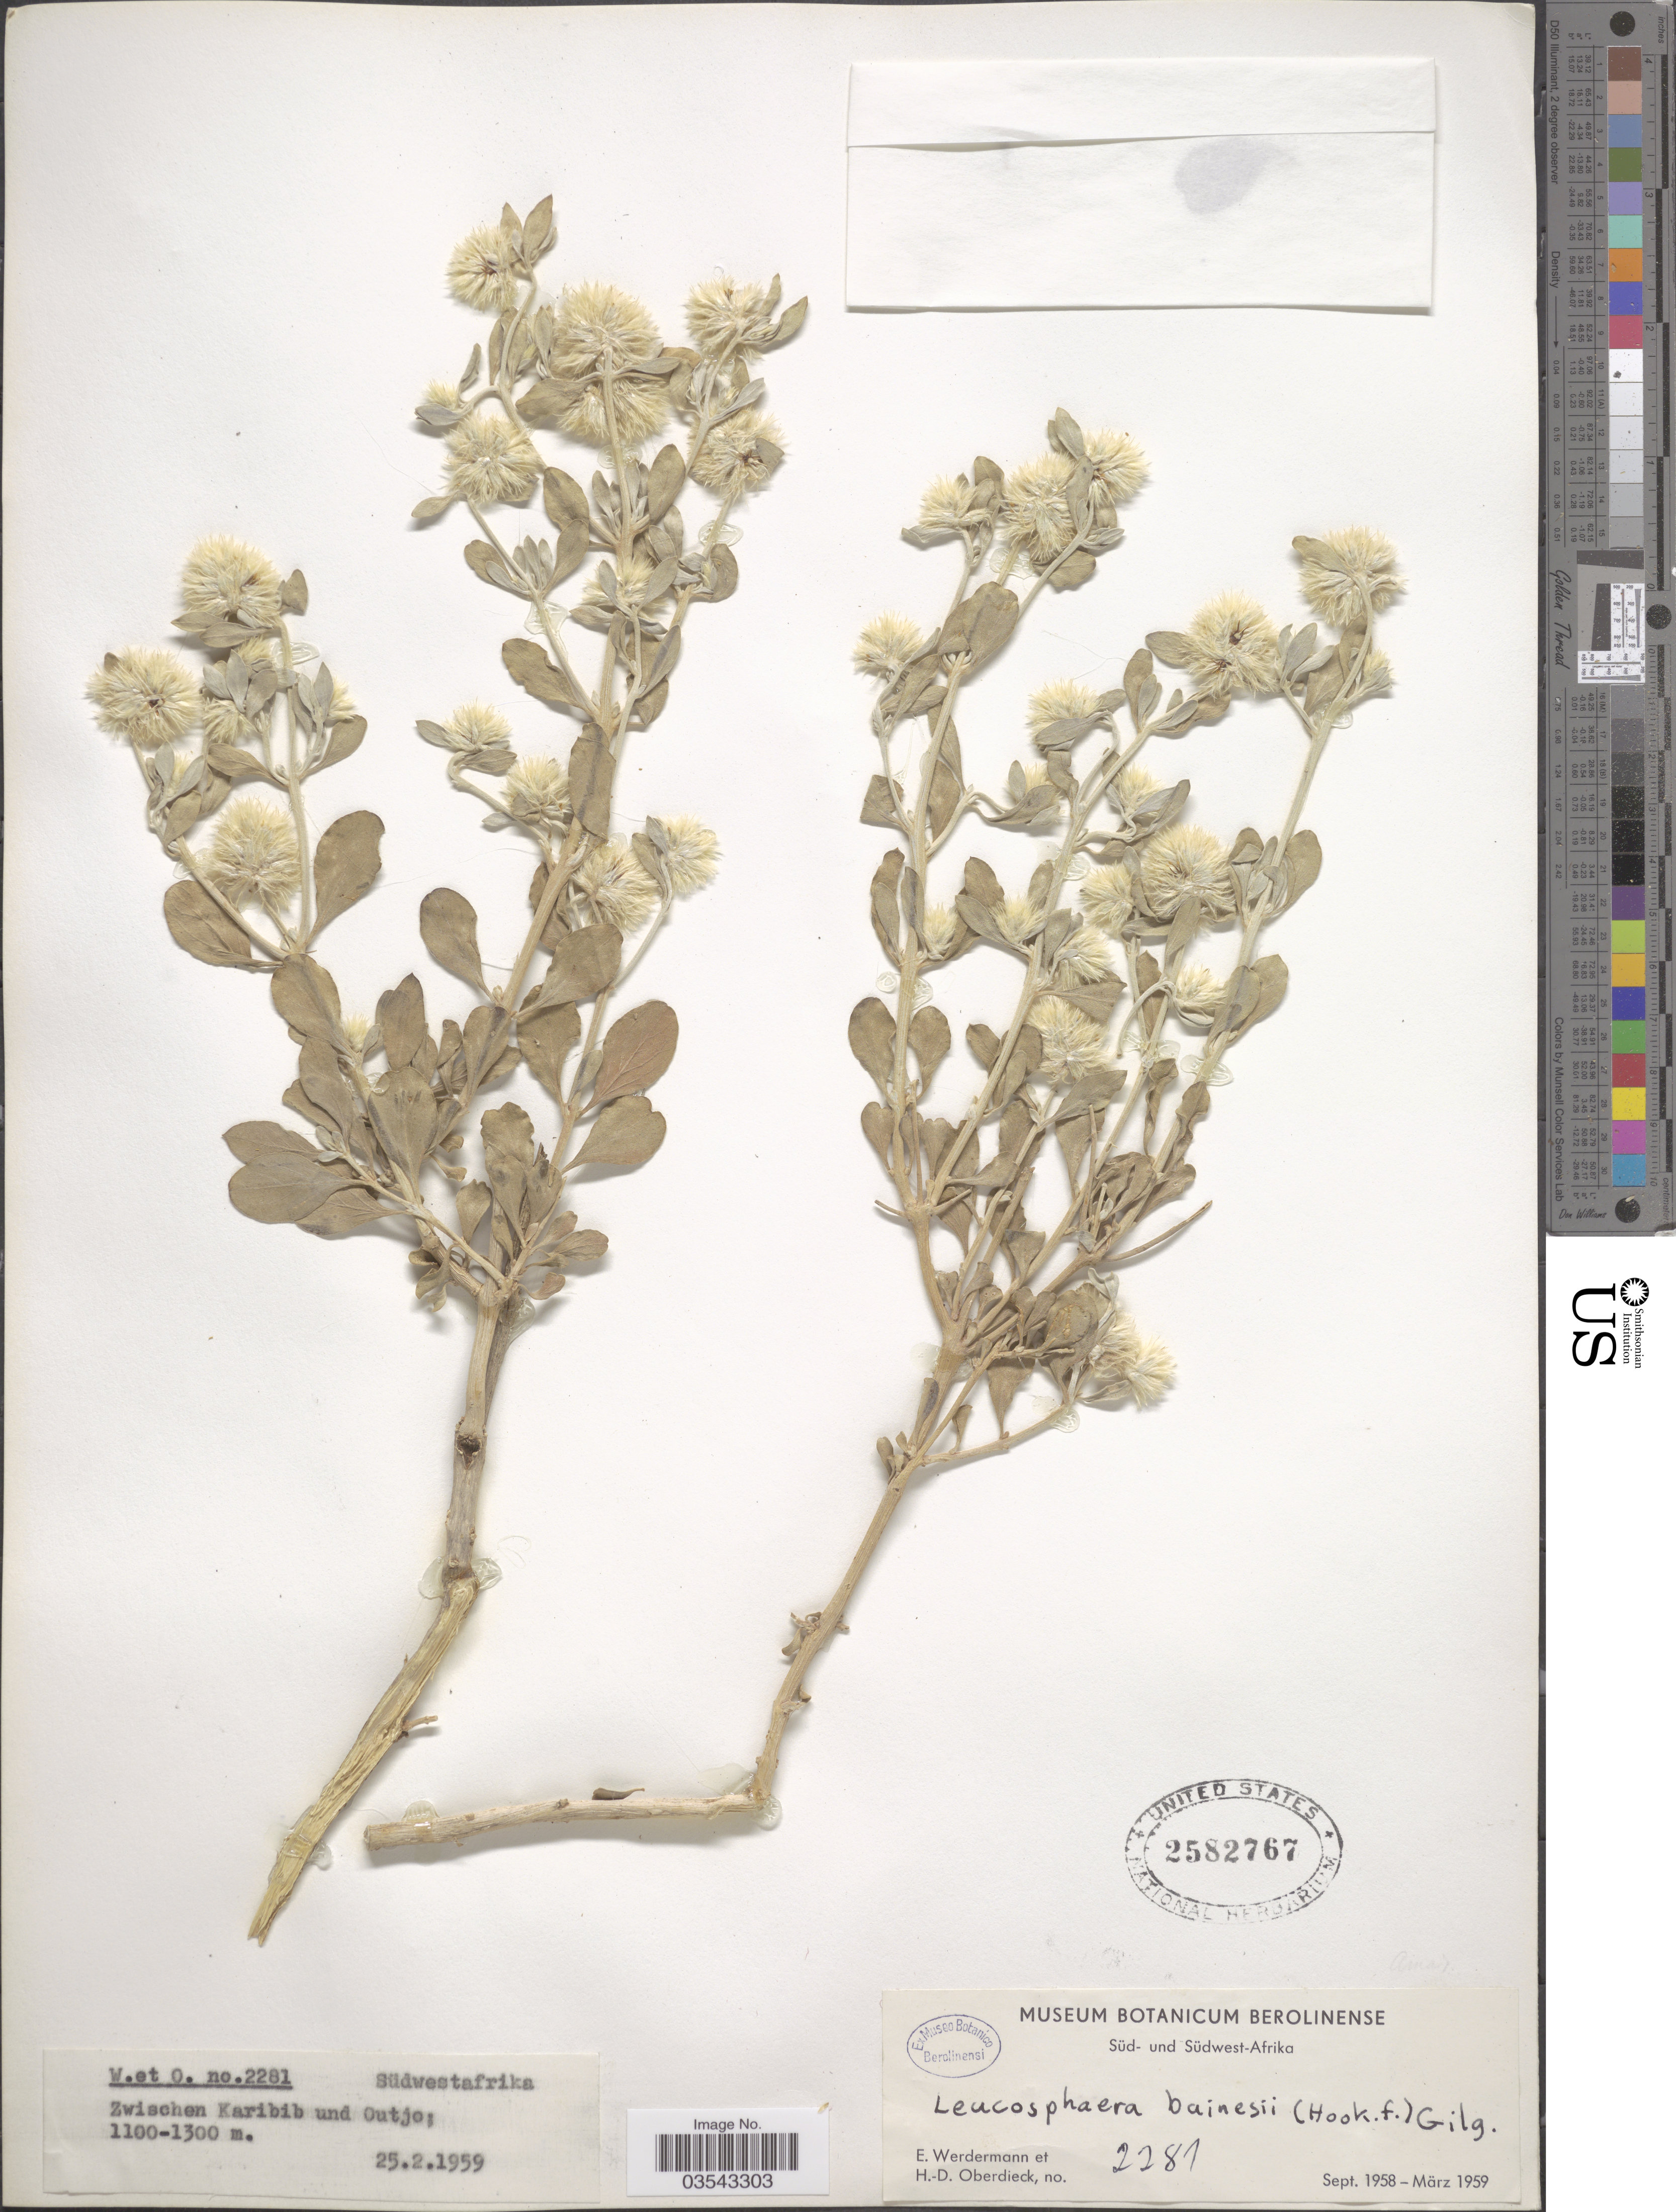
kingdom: Plantae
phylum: Tracheophyta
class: Magnoliopsida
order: Caryophyllales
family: Amaranthaceae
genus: Leucosphaera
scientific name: Leucosphaera bainesii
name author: Gilg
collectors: E. Werdermann & H. Oberdieck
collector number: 2281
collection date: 1959-02-25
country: Namibia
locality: Südwestafrika. Zwischen Karibib und Outjo.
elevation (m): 1100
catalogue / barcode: US 2582767